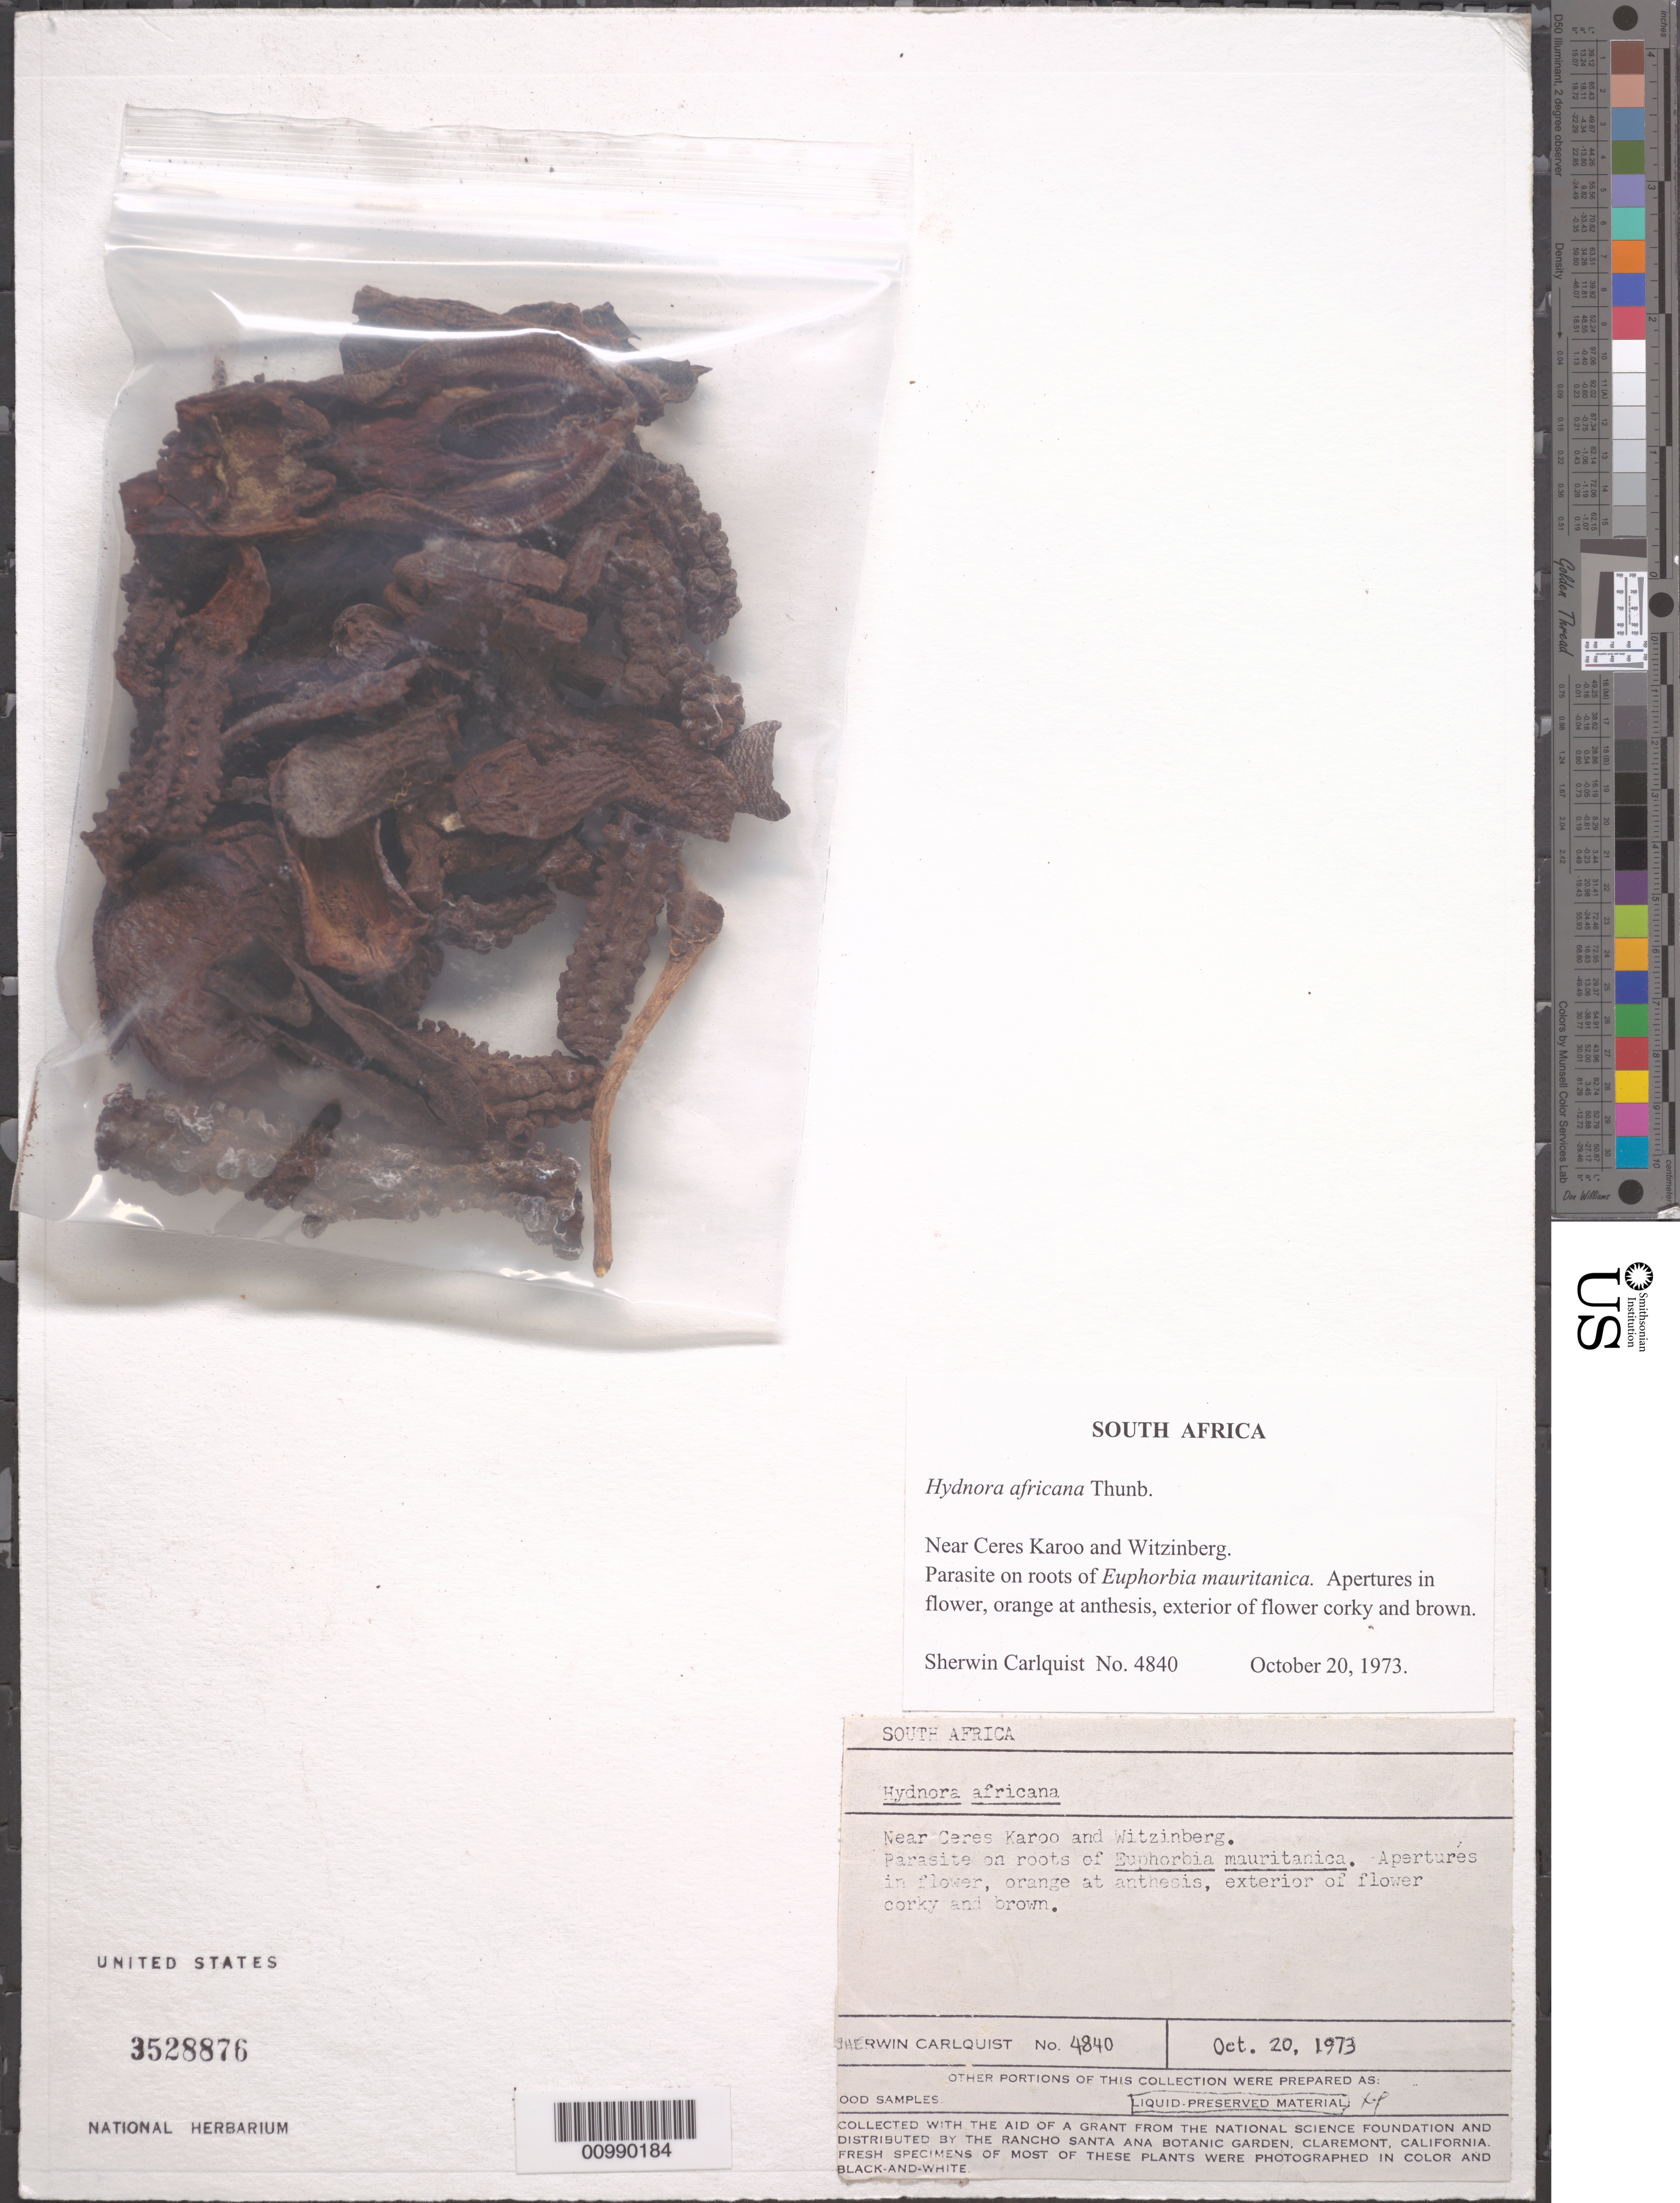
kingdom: Plantae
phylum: Tracheophyta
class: Magnoliopsida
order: Piperales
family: Hydnoraceae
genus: Hydnora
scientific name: Hydnora africana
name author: Thunb.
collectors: S. Carlquist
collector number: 4840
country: South Africa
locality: Near Ceres Karoo and Witzenberg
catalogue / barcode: US 3528876